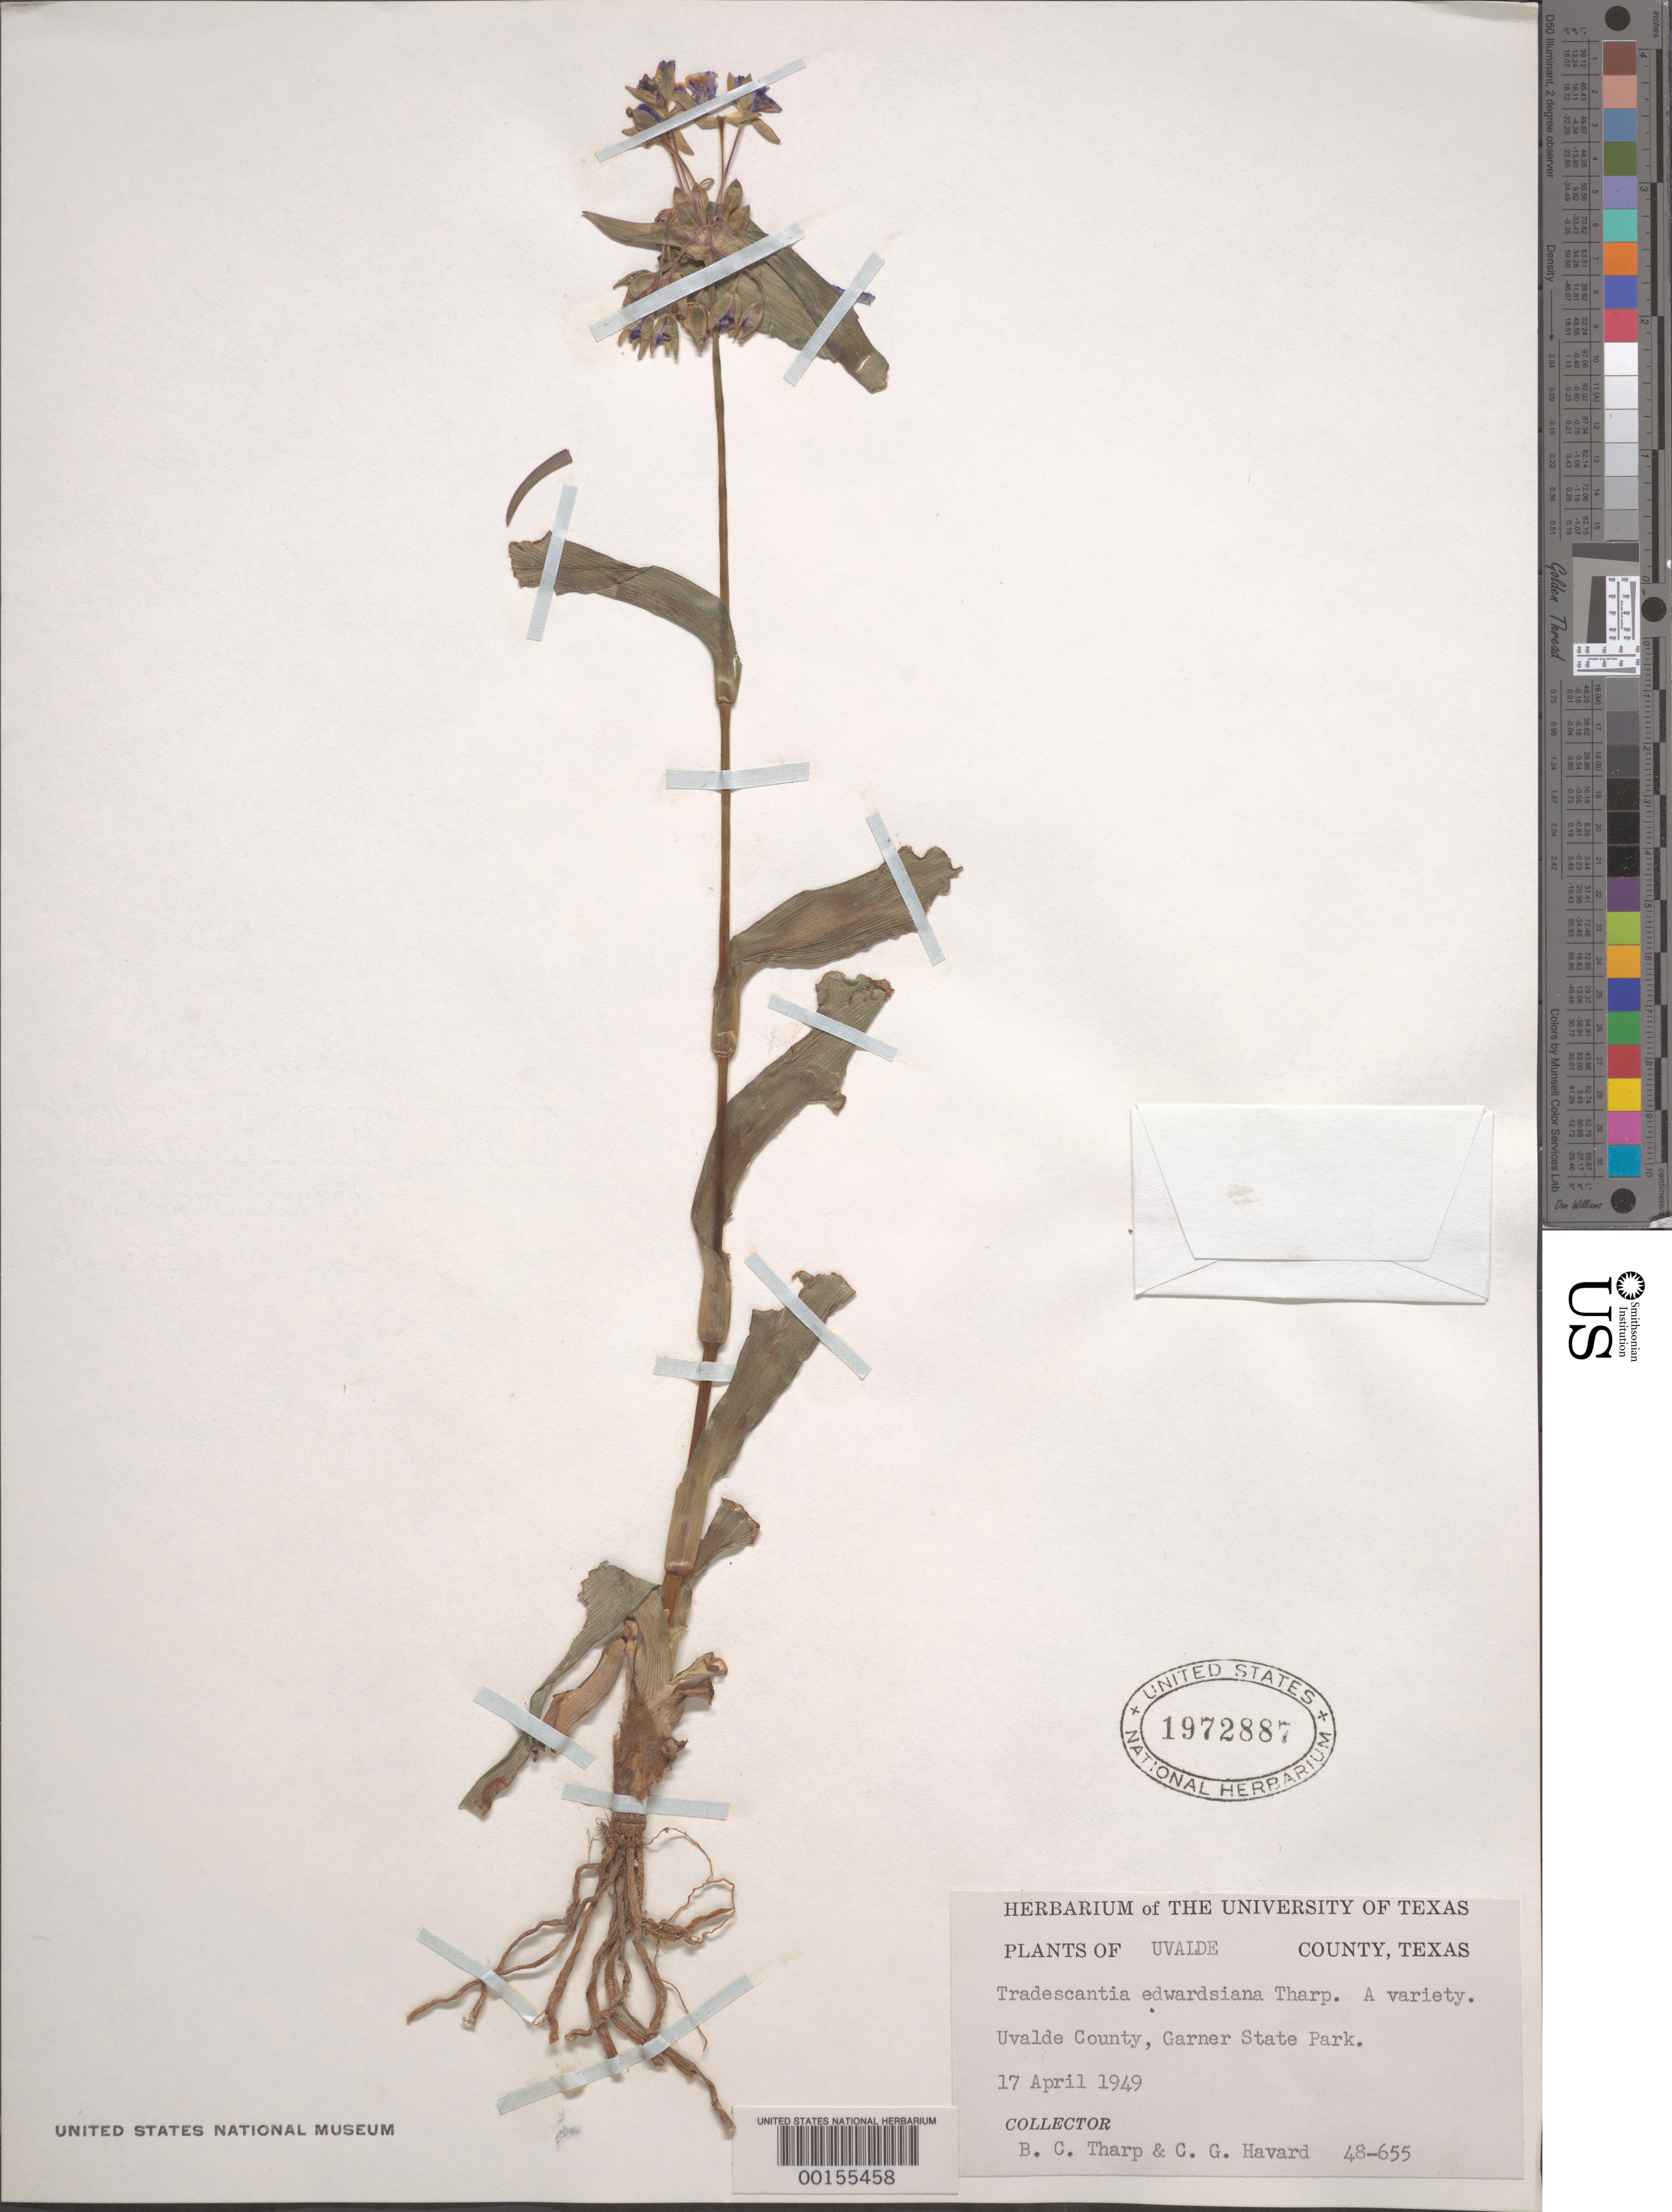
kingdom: Plantae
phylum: Tracheophyta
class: Liliopsida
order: Commelinales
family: Commelinaceae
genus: Tradescantia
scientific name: Tradescantia edwardsiana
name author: Tharp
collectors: B. C. Tharp & C. G. Havard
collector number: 48-655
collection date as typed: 17 Apr 1949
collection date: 1949-04-17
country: United States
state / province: Texas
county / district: Uvalde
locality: Garner state park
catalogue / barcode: US 1972887